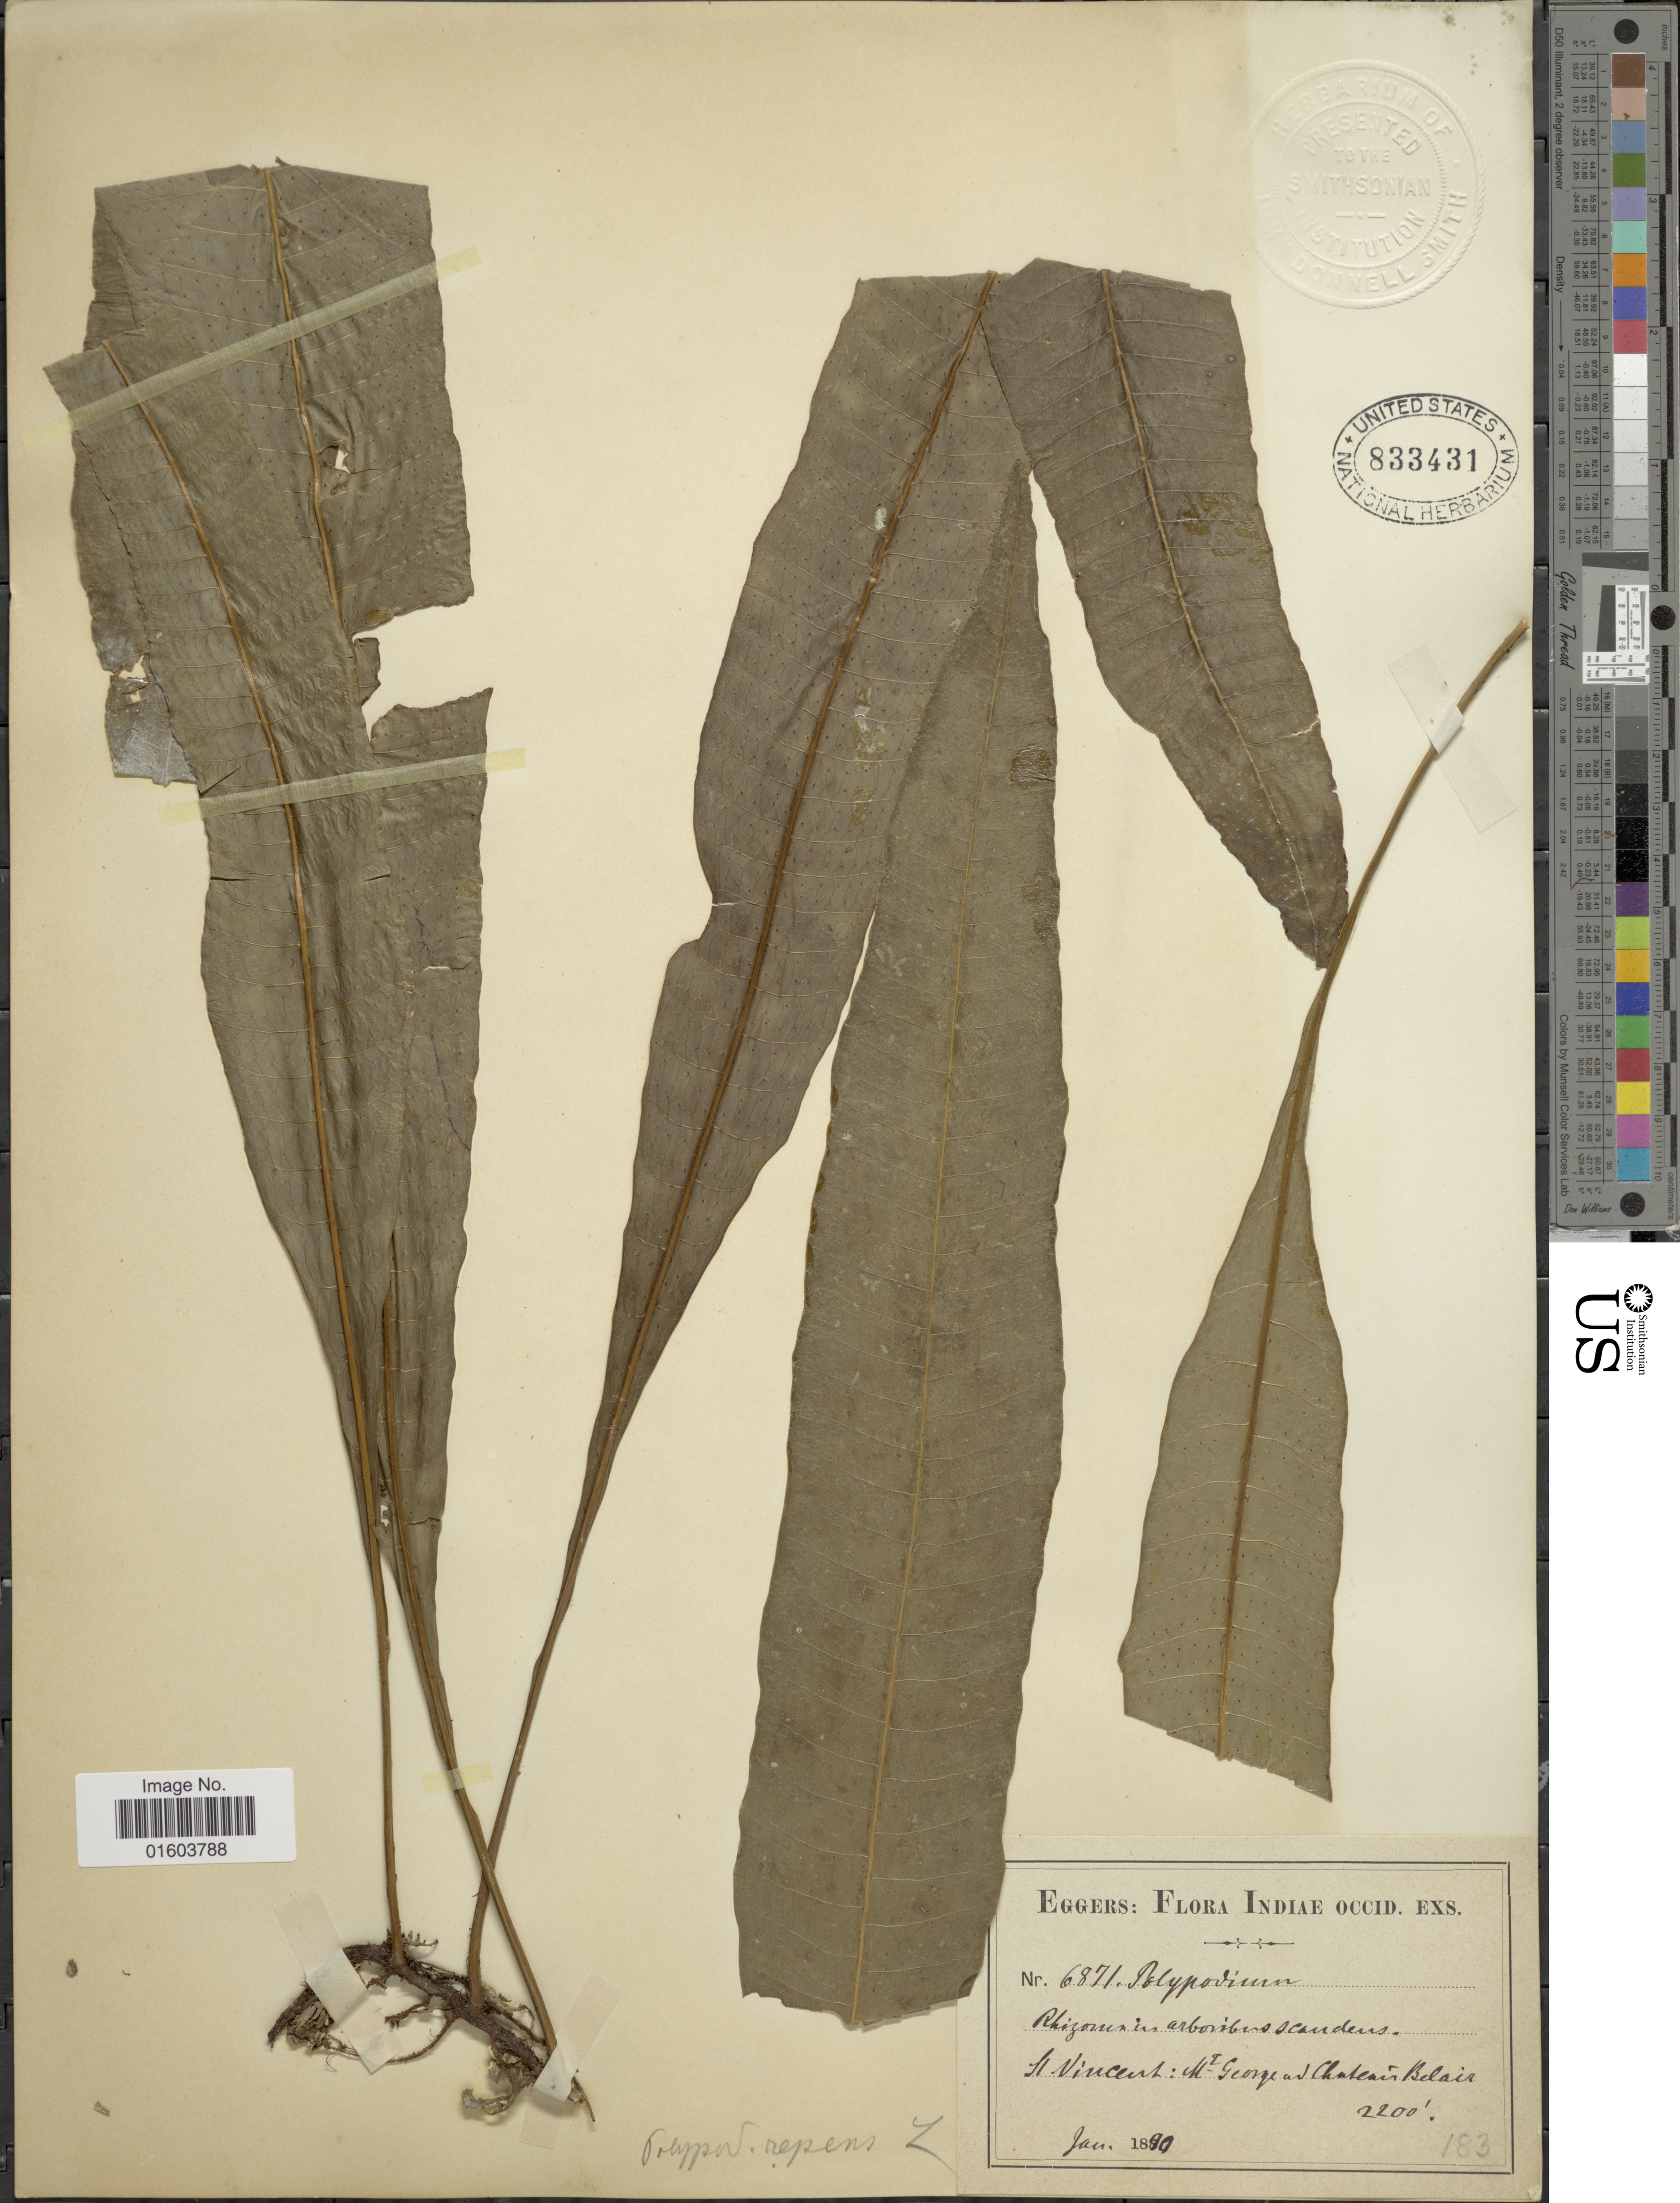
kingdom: Plantae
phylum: Tracheophyta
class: Polypodiopsida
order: Polypodiales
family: Polypodiaceae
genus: Campyloneurum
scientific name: Campyloneurum repens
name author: (Aubl.) C. Presl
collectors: -. Eggers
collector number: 6871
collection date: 1890-01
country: St. Vincent - Grenadines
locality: St, Vincent: Mt. George ad Chateais Belair.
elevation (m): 671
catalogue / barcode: US 833431